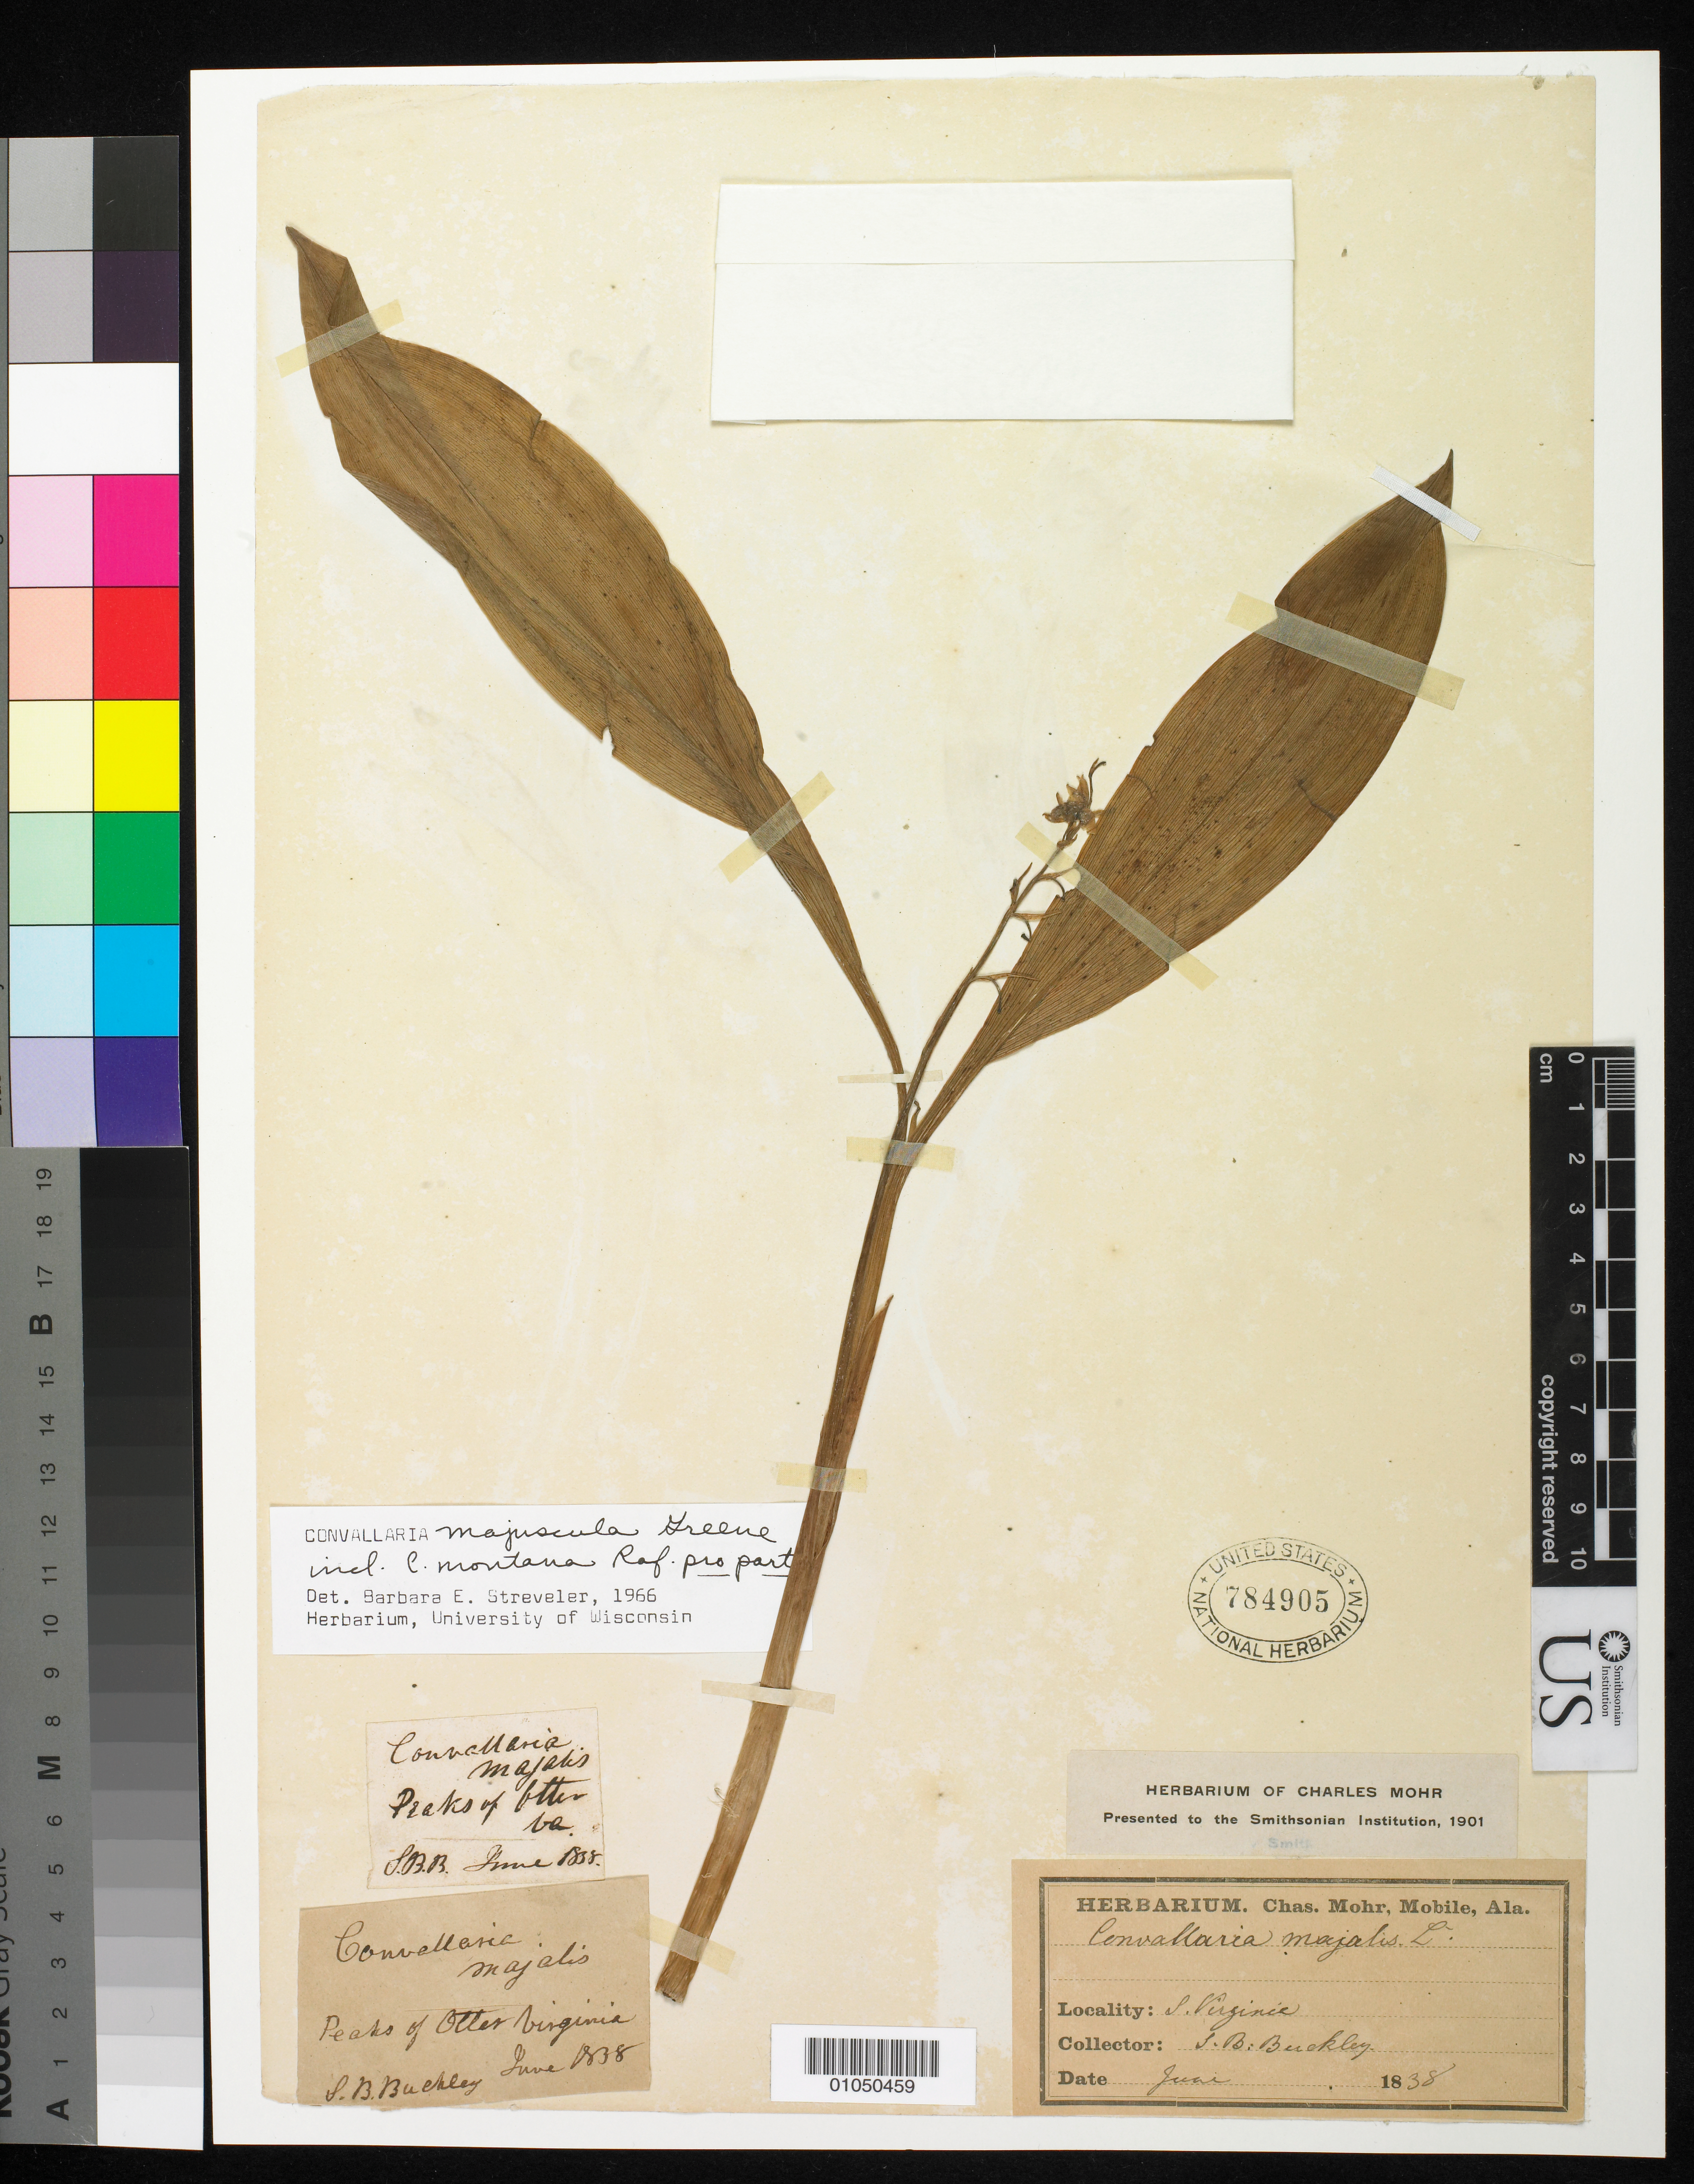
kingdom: Plantae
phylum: Tracheophyta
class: Liliopsida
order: Asparagales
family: Asparagaceae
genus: Convallaria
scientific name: Convallaria majuscula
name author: Greene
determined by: Streveler, B. E.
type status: Possible Syntype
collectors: S. B. Buckley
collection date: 1838-06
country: United States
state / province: Virginia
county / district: Bedford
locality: Peaks of Otter, Virginia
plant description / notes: Possibly original material ("Peaks of Otter") of Convallaria majuscula Greene, but not annotated by him.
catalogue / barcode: US 784905